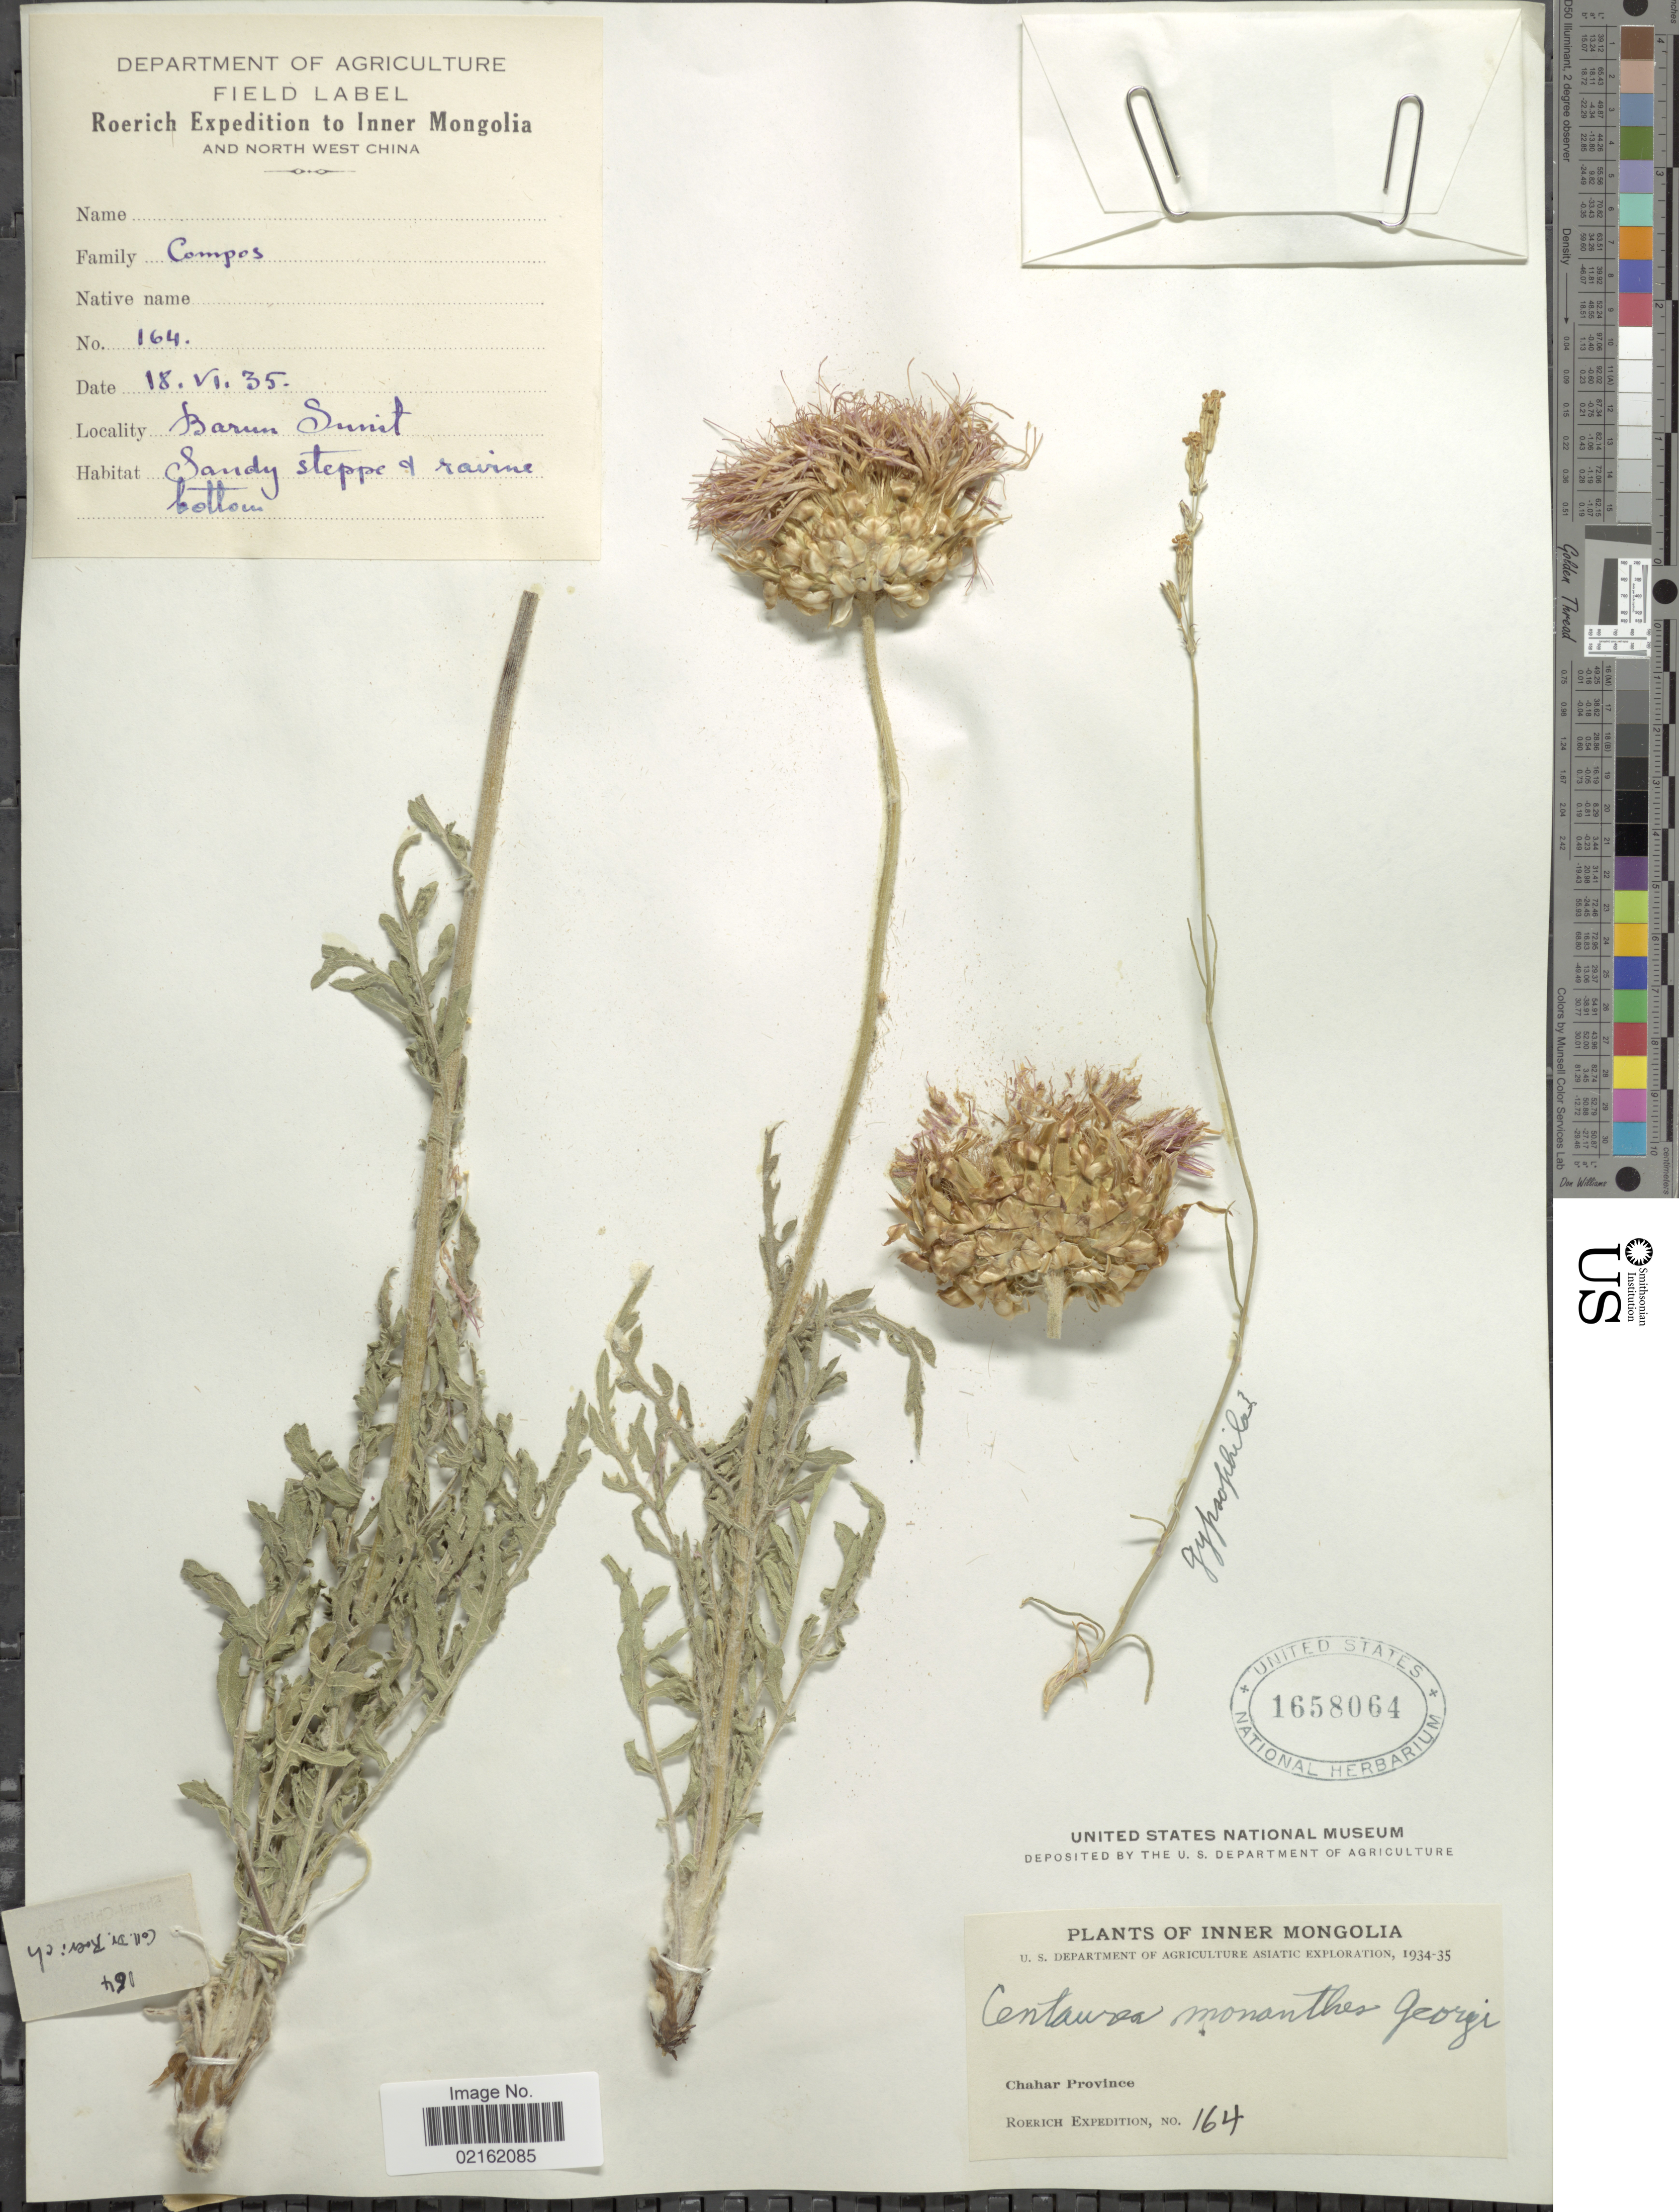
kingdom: Plantae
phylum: Tracheophyta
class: Magnoliopsida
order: Asterales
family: Asteraceae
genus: Leuzea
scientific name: Leuzea uniflora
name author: (L.) Holub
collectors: Roerich Expedition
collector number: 164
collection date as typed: Transcribed d/m/y: 18/6/35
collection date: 1935-06-18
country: China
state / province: Nei Monggol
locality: Inner Mongolia and North West China, Barun Summit Chahar Province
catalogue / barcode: US 1658064